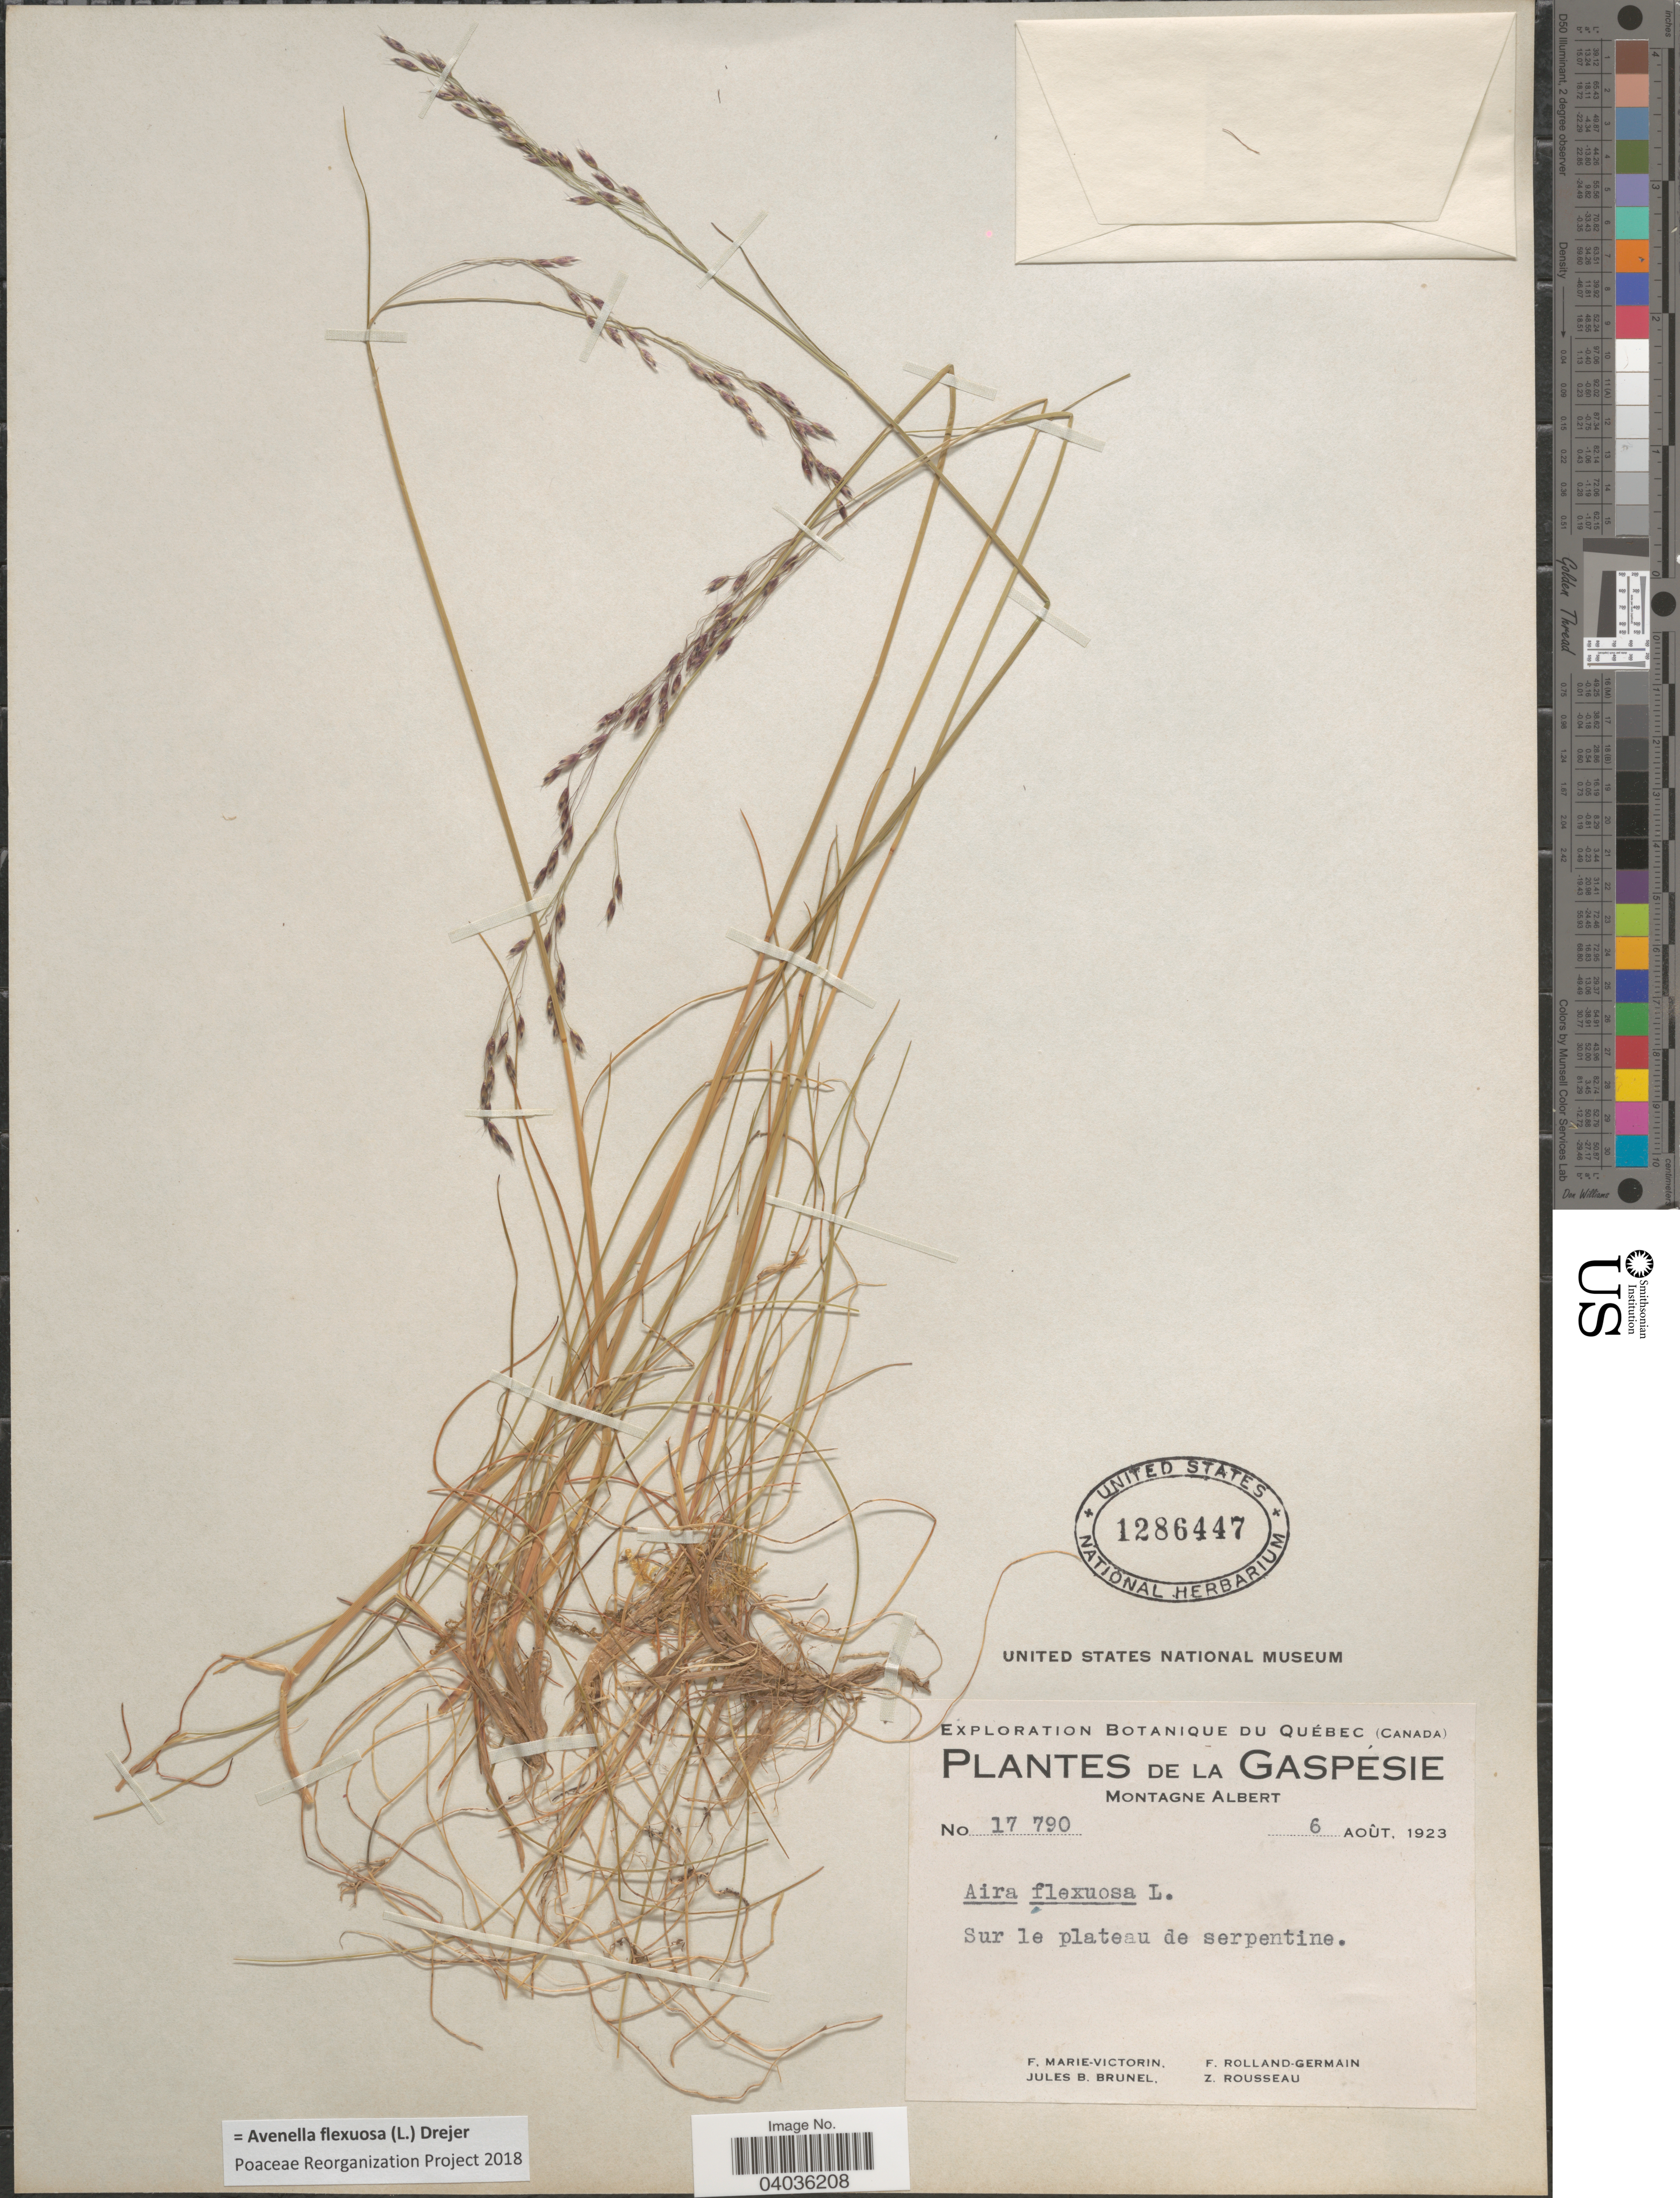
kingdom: Plantae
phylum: Tracheophyta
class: Liliopsida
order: Poales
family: Poaceae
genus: Avenella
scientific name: Avenella flexuosa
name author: (L.) Drejer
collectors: F. Marie-Victorin, Rolland-Germain, J. Brunel & Z. Rousseau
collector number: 17790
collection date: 1923-08-06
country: Canada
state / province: Quebec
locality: La Gaspésie. Montagne Albert. Sur le plateau de serpentine.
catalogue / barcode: US 1286447